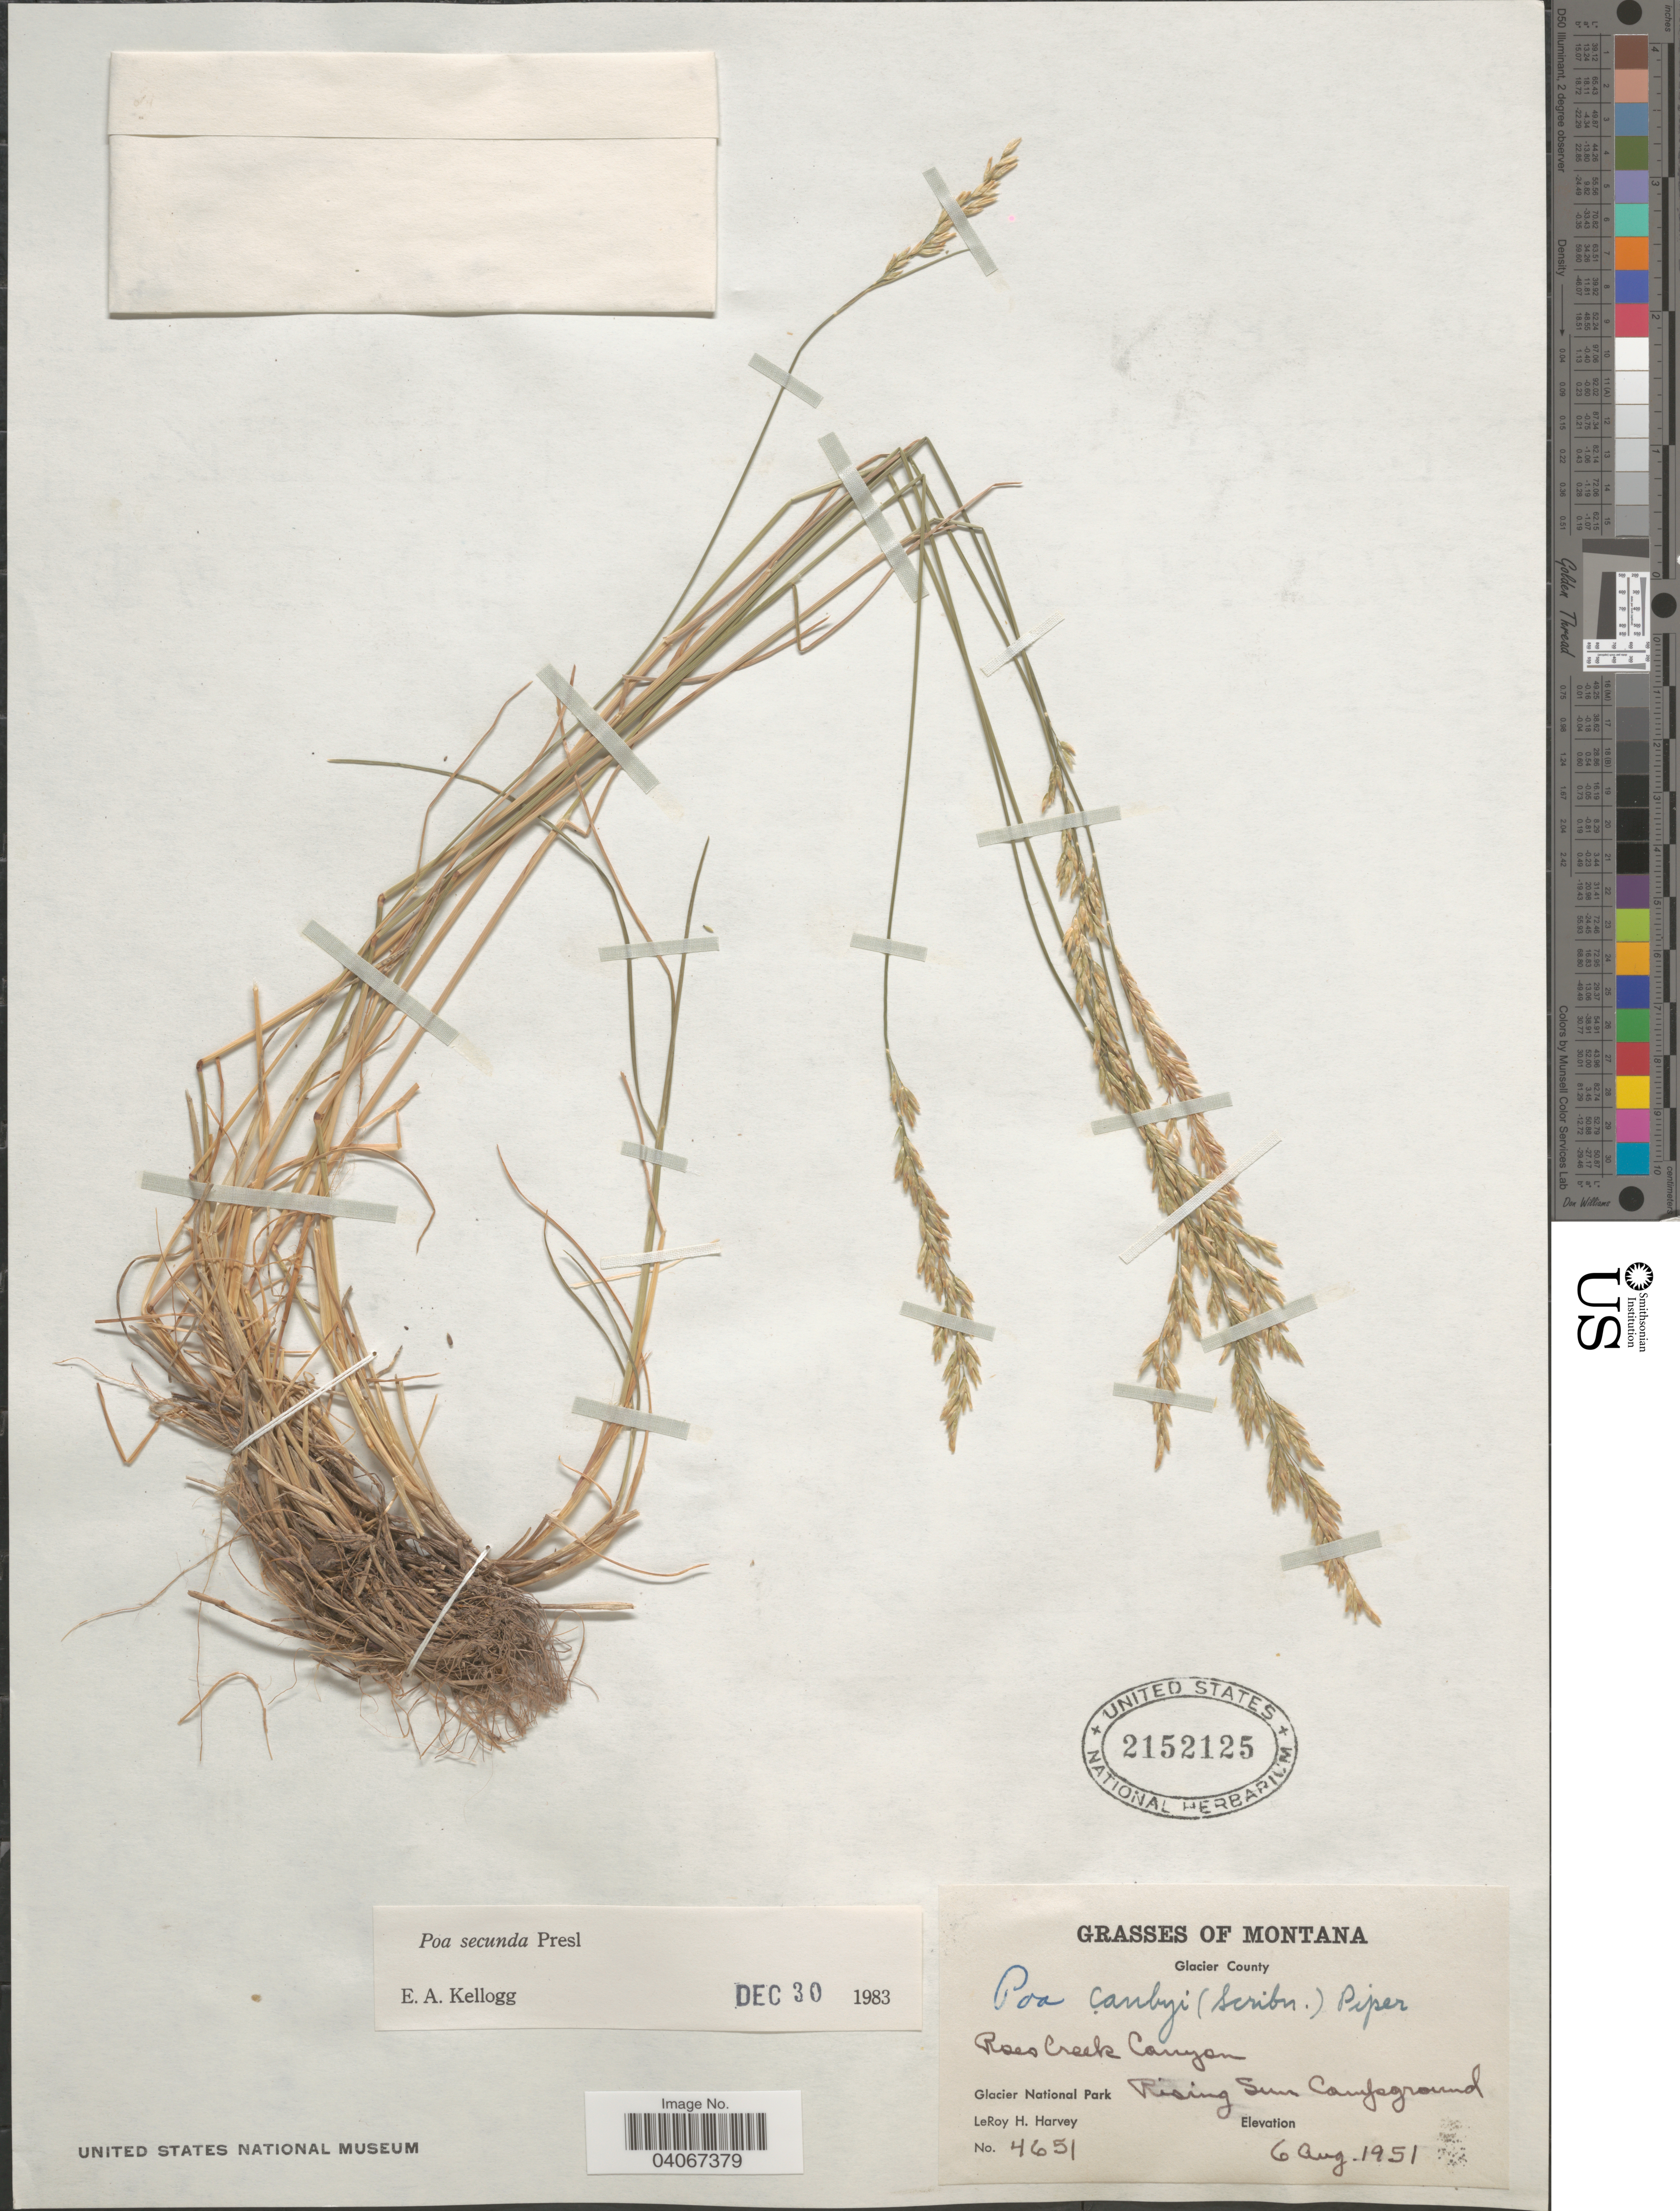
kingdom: Plantae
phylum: Tracheophyta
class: Liliopsida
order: Poales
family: Poaceae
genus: Poa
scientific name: Poa secunda subsp. secunda var. secunda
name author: J. Presl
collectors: L. H. Harvey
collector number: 4651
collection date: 1951-08-06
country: United States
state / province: Montana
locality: Glacier County. Roes Creek Canyon. Rising Sun Campground. Glacier National Park.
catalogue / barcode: US 2152125